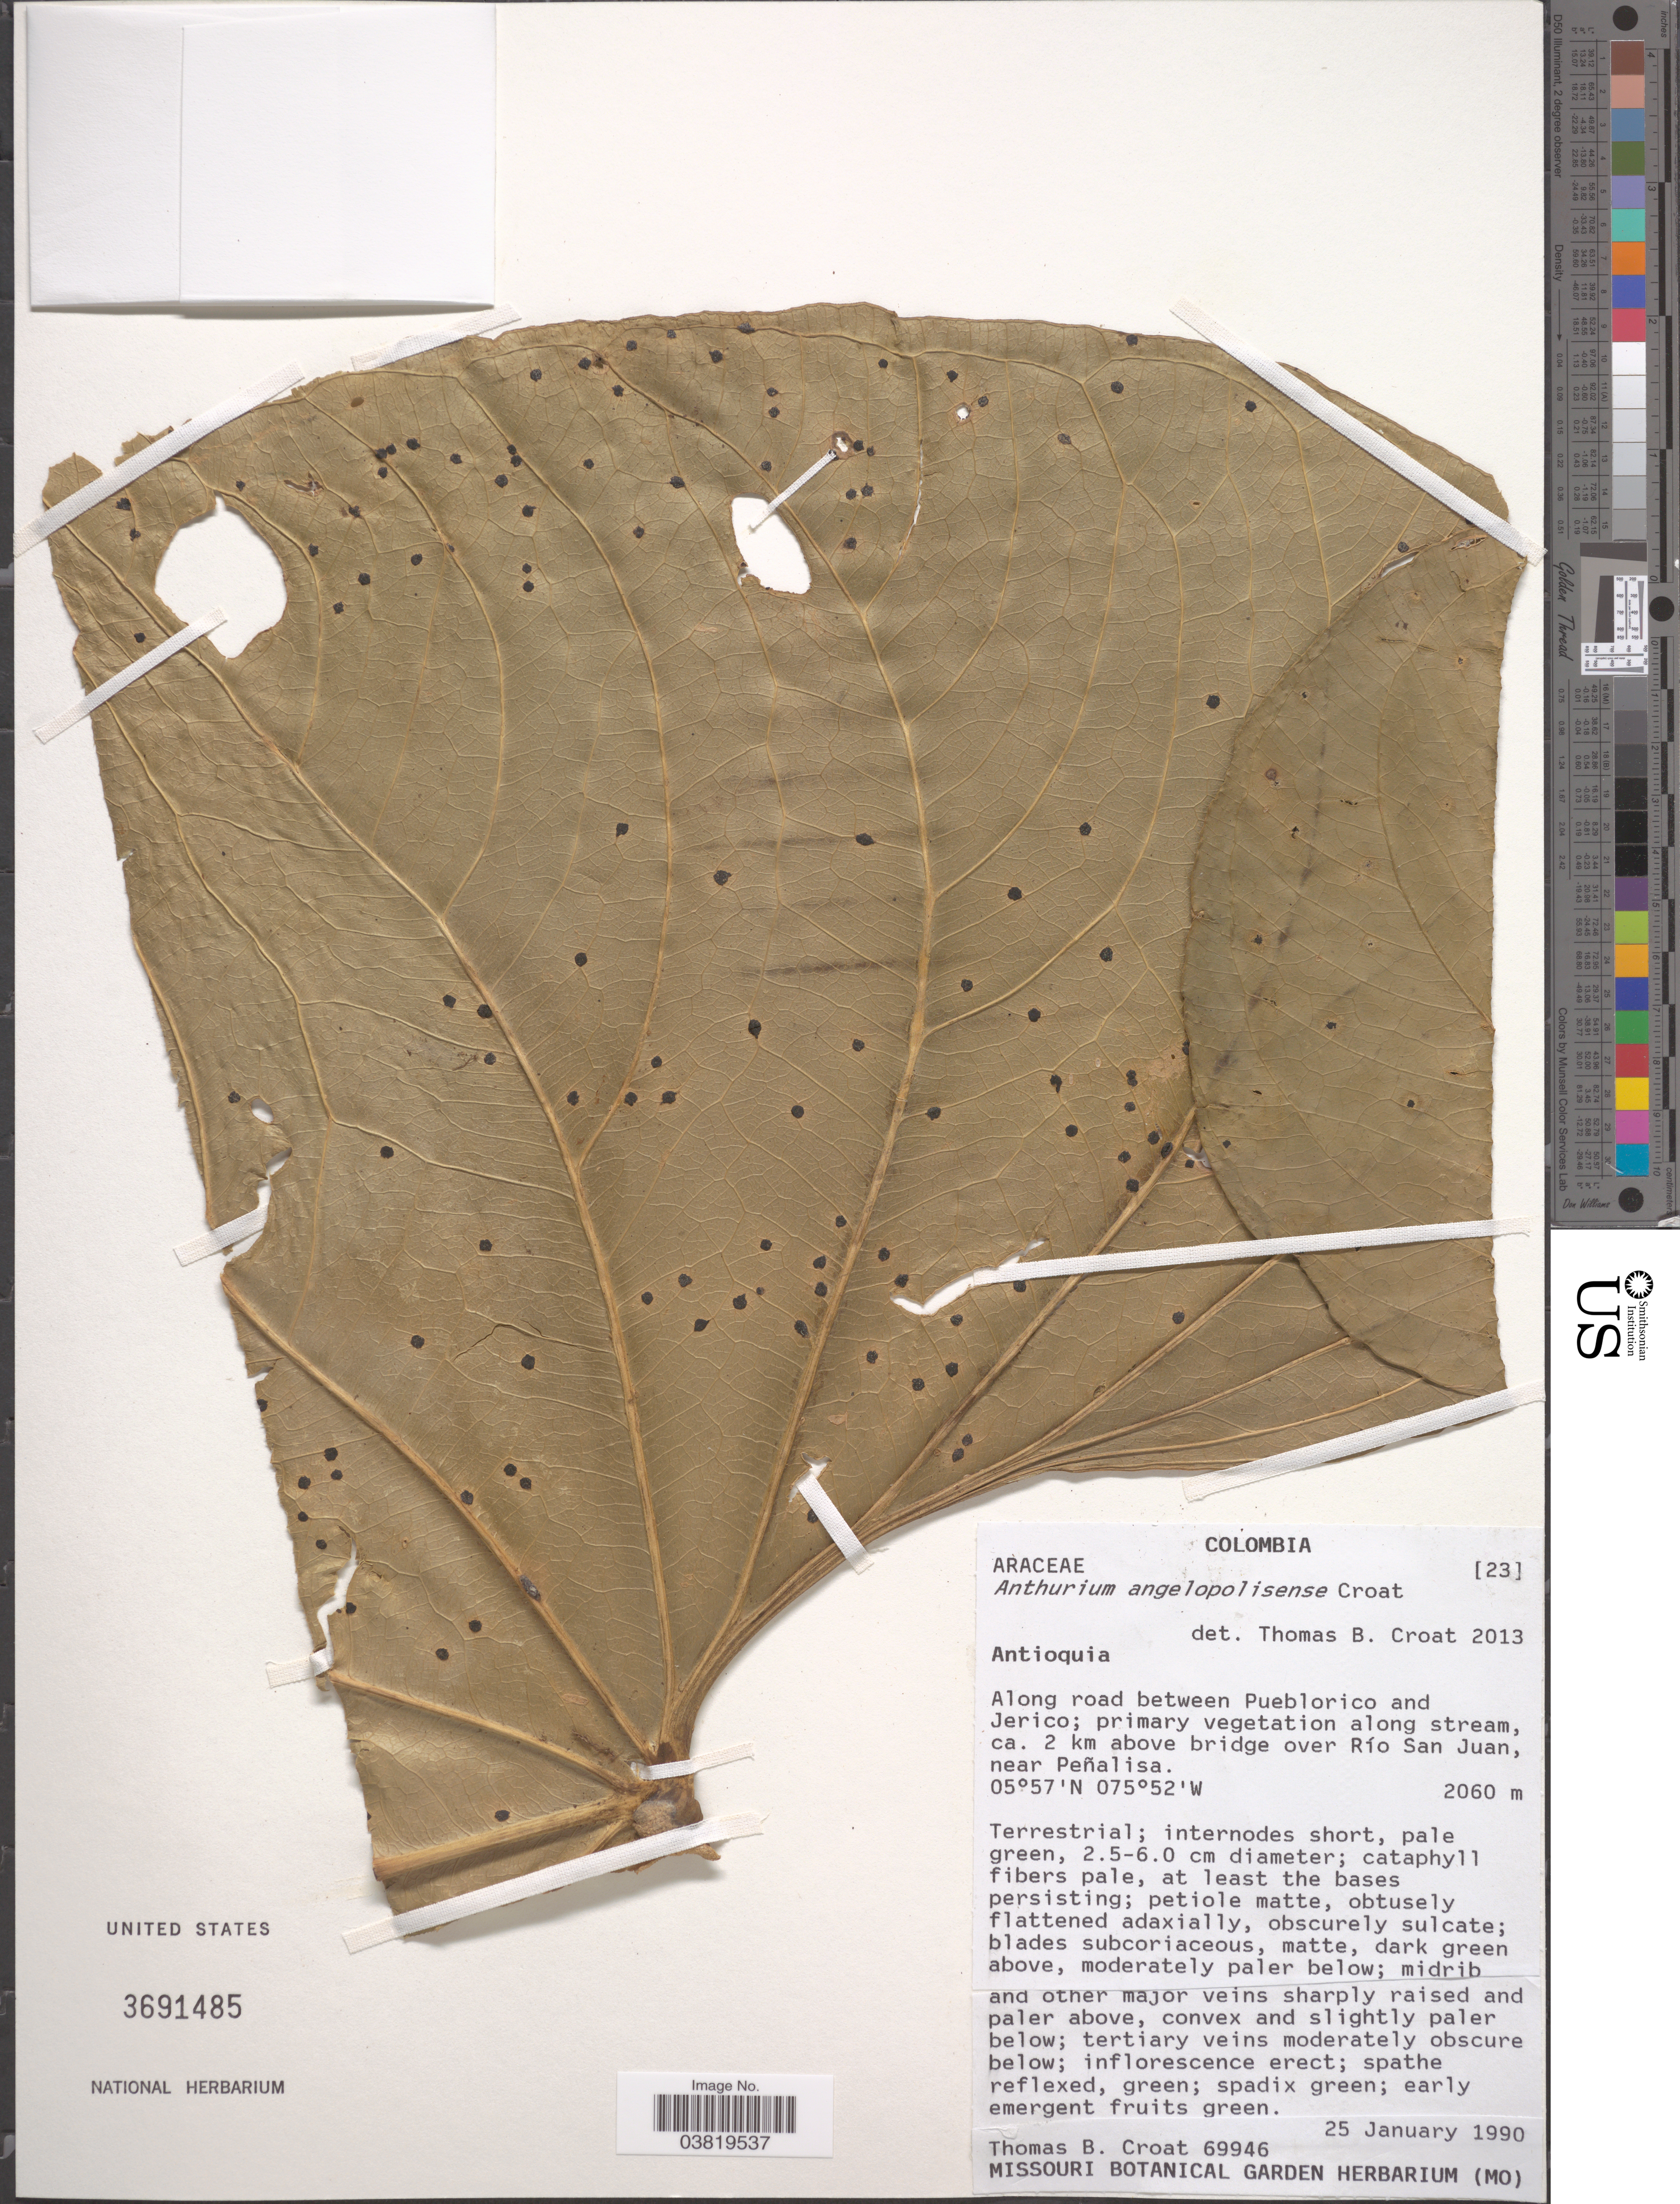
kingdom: Plantae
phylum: Tracheophyta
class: Liliopsida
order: Alismatales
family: Araceae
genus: Anthurium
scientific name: Anthurium angelopolisense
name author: Croat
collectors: T. B. Croat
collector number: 69946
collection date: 1990-01-25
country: Colombia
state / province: Antioquia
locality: Along road between Pueblorico and Jerico; ca. 2 km above bridge over Río San Juan, near Peñalisa.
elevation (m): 2060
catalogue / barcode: US 3691485